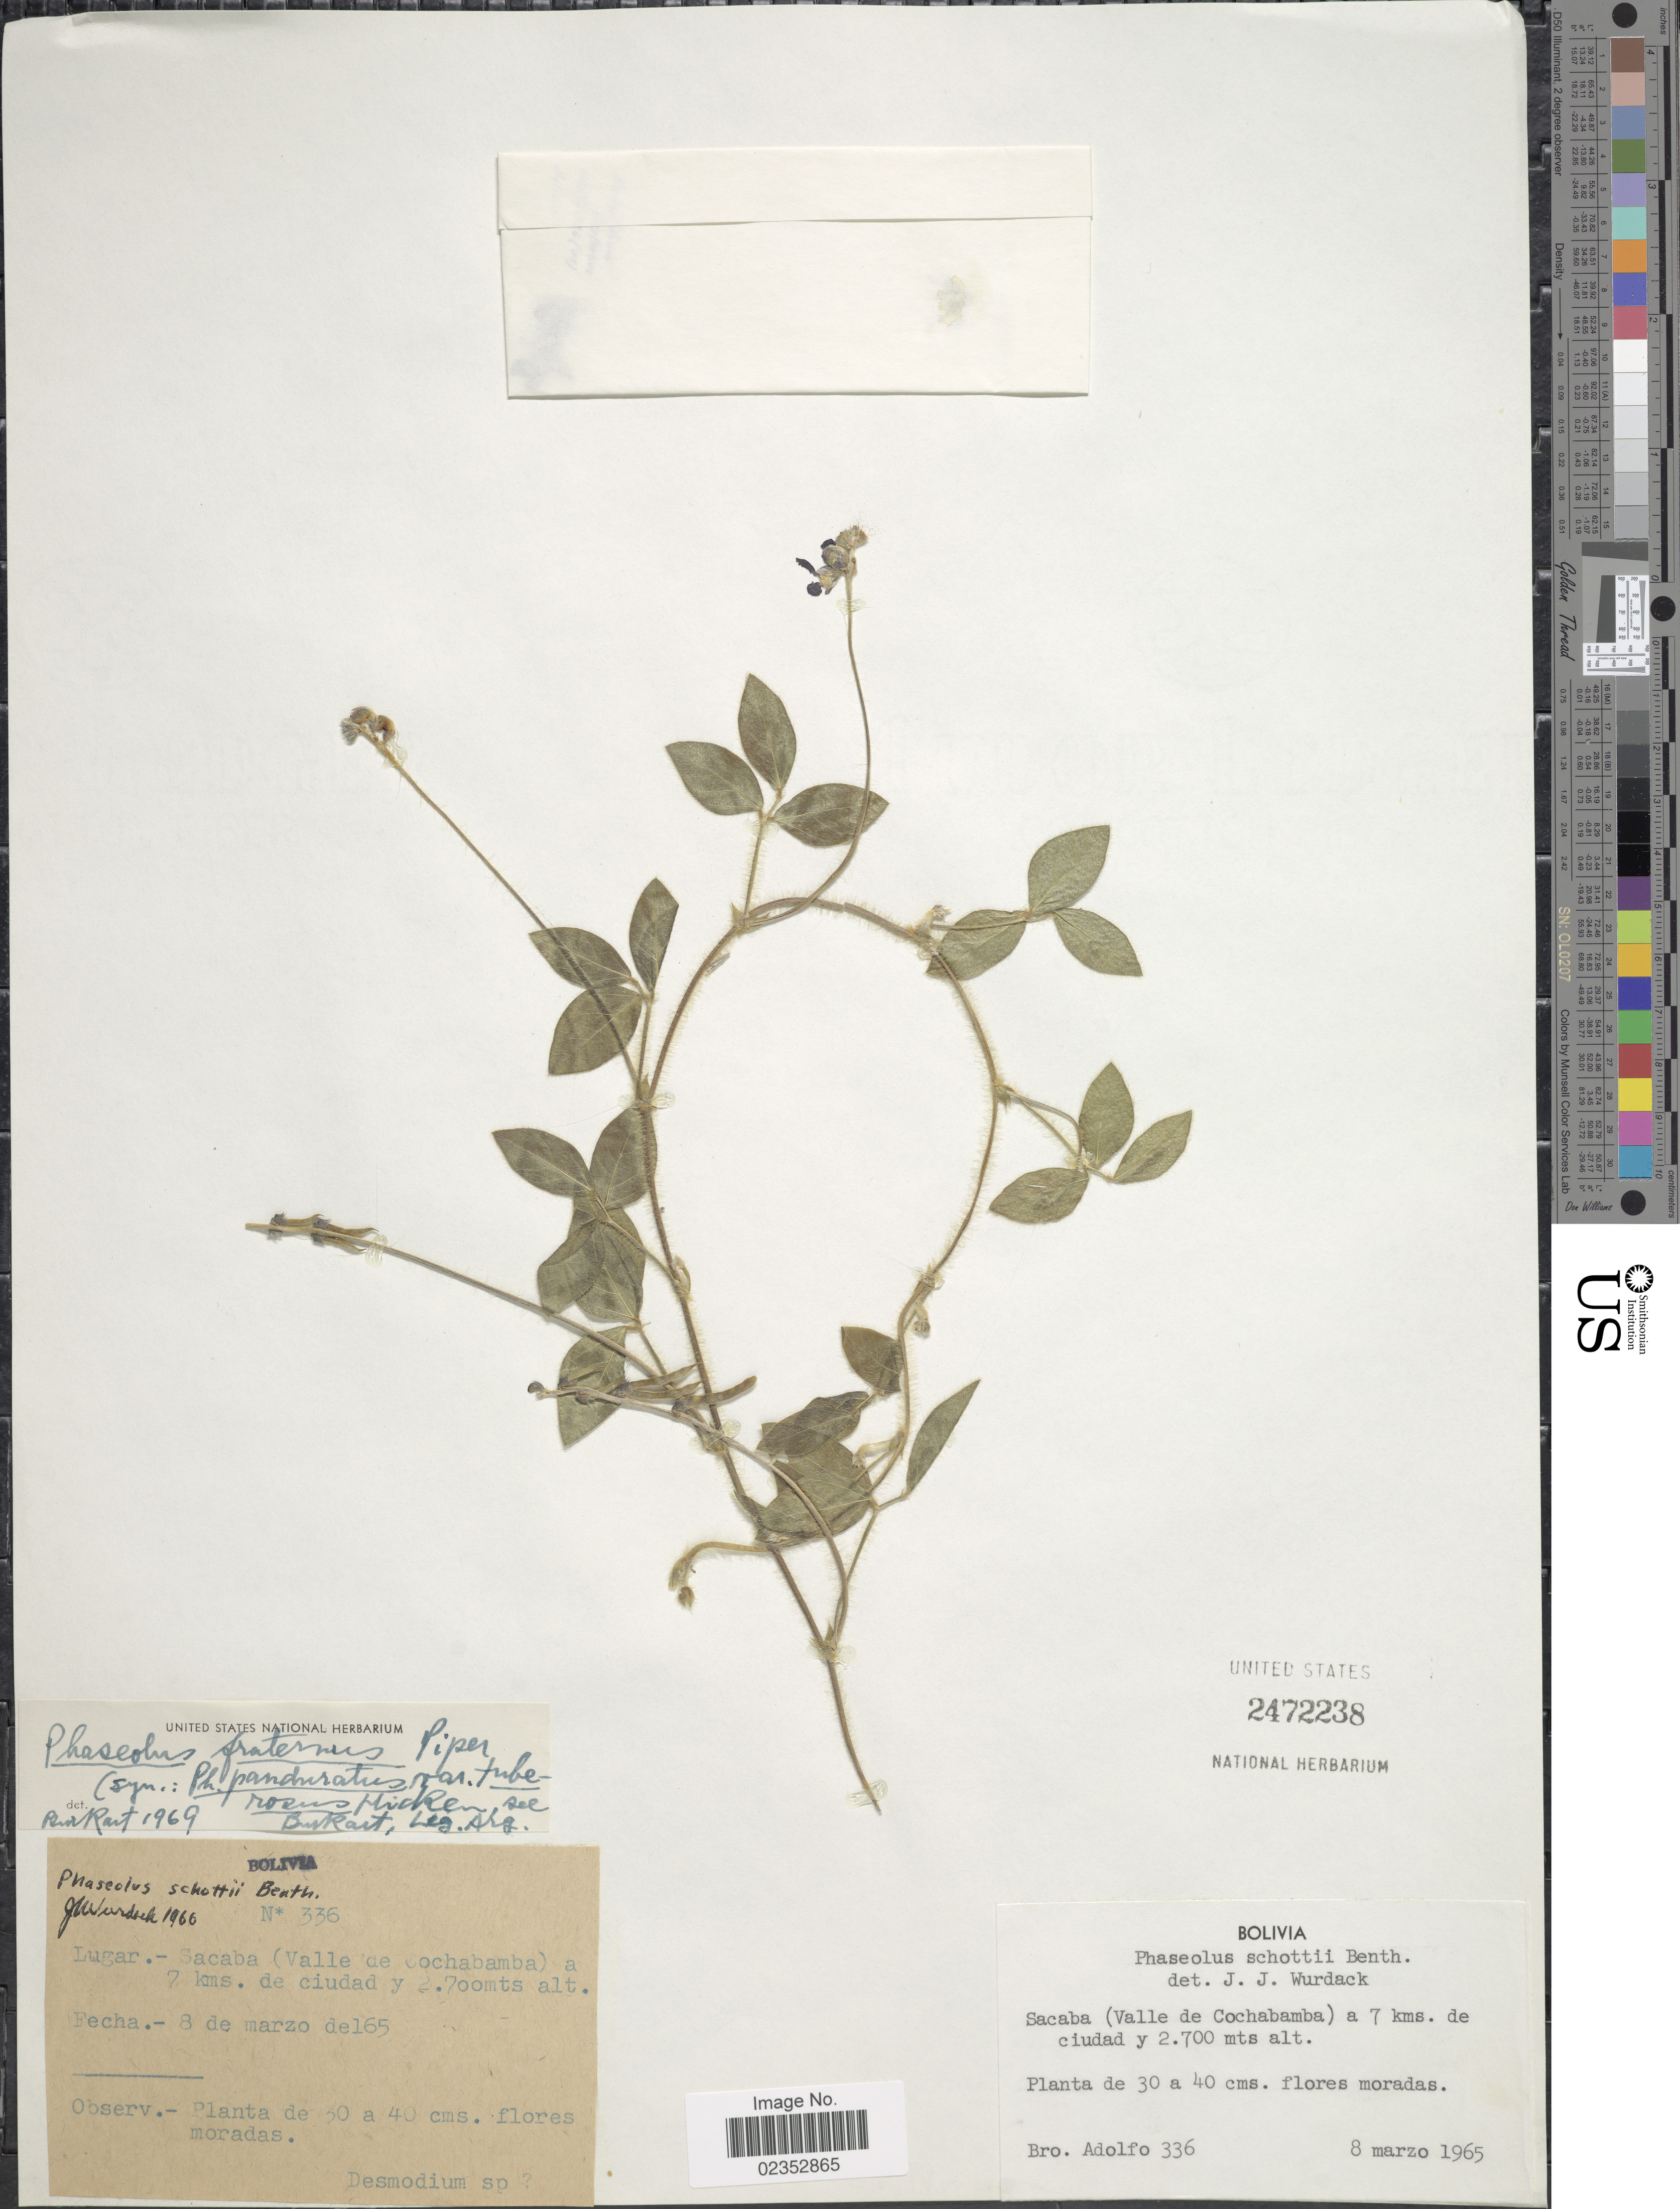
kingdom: Plantae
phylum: Tracheophyta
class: Magnoliopsida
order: Fabales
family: Fabaceae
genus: Macroptilium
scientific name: Macroptilium fraternum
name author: Juarez & S. Perez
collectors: Bro. Adolfo M.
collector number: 336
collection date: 1965-03-08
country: Bolivia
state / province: Cochabamba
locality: Sacaba (Valle de Cochabamba) a 7 kms de ciudad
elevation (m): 2700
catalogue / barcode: US 2472238